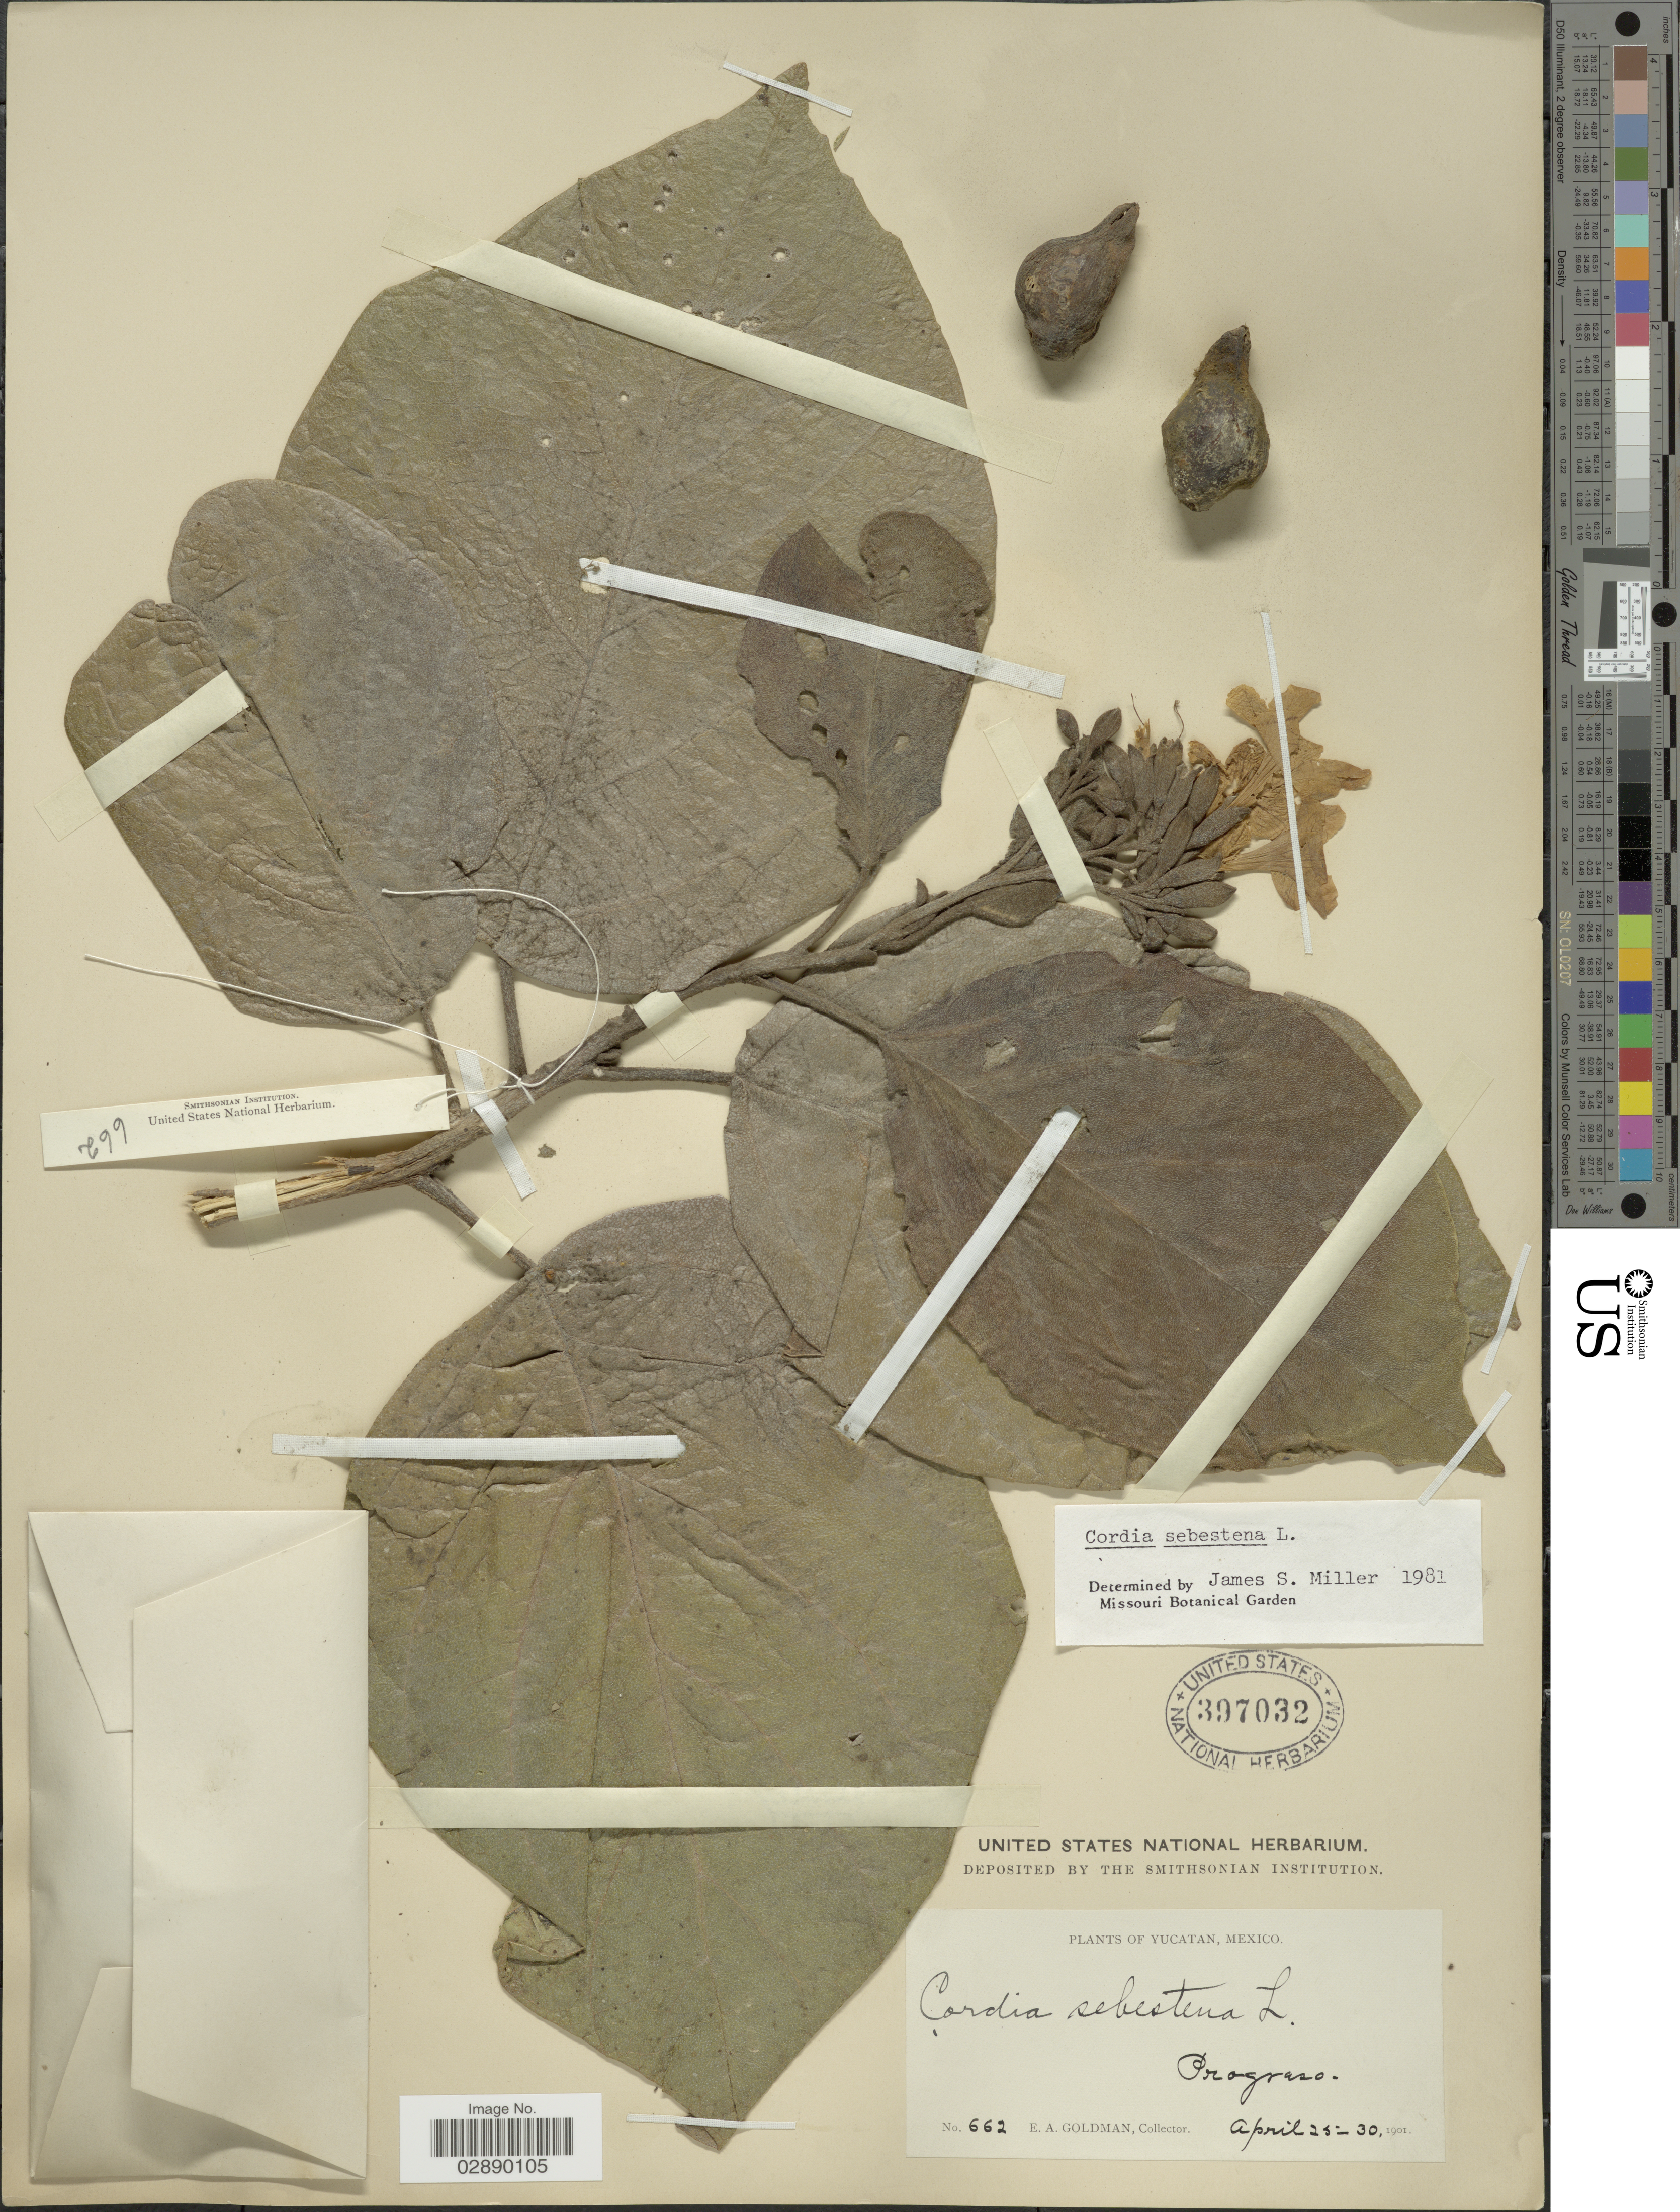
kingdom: Plantae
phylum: Tracheophyta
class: Magnoliopsida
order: Boraginales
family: Cordiaceae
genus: Cordia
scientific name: Cordia sebestena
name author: L.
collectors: E. A. Goldman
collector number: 662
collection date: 1901-04-25/1901-04-30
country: Mexico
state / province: Yucatán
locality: Progreso.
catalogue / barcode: US 397032